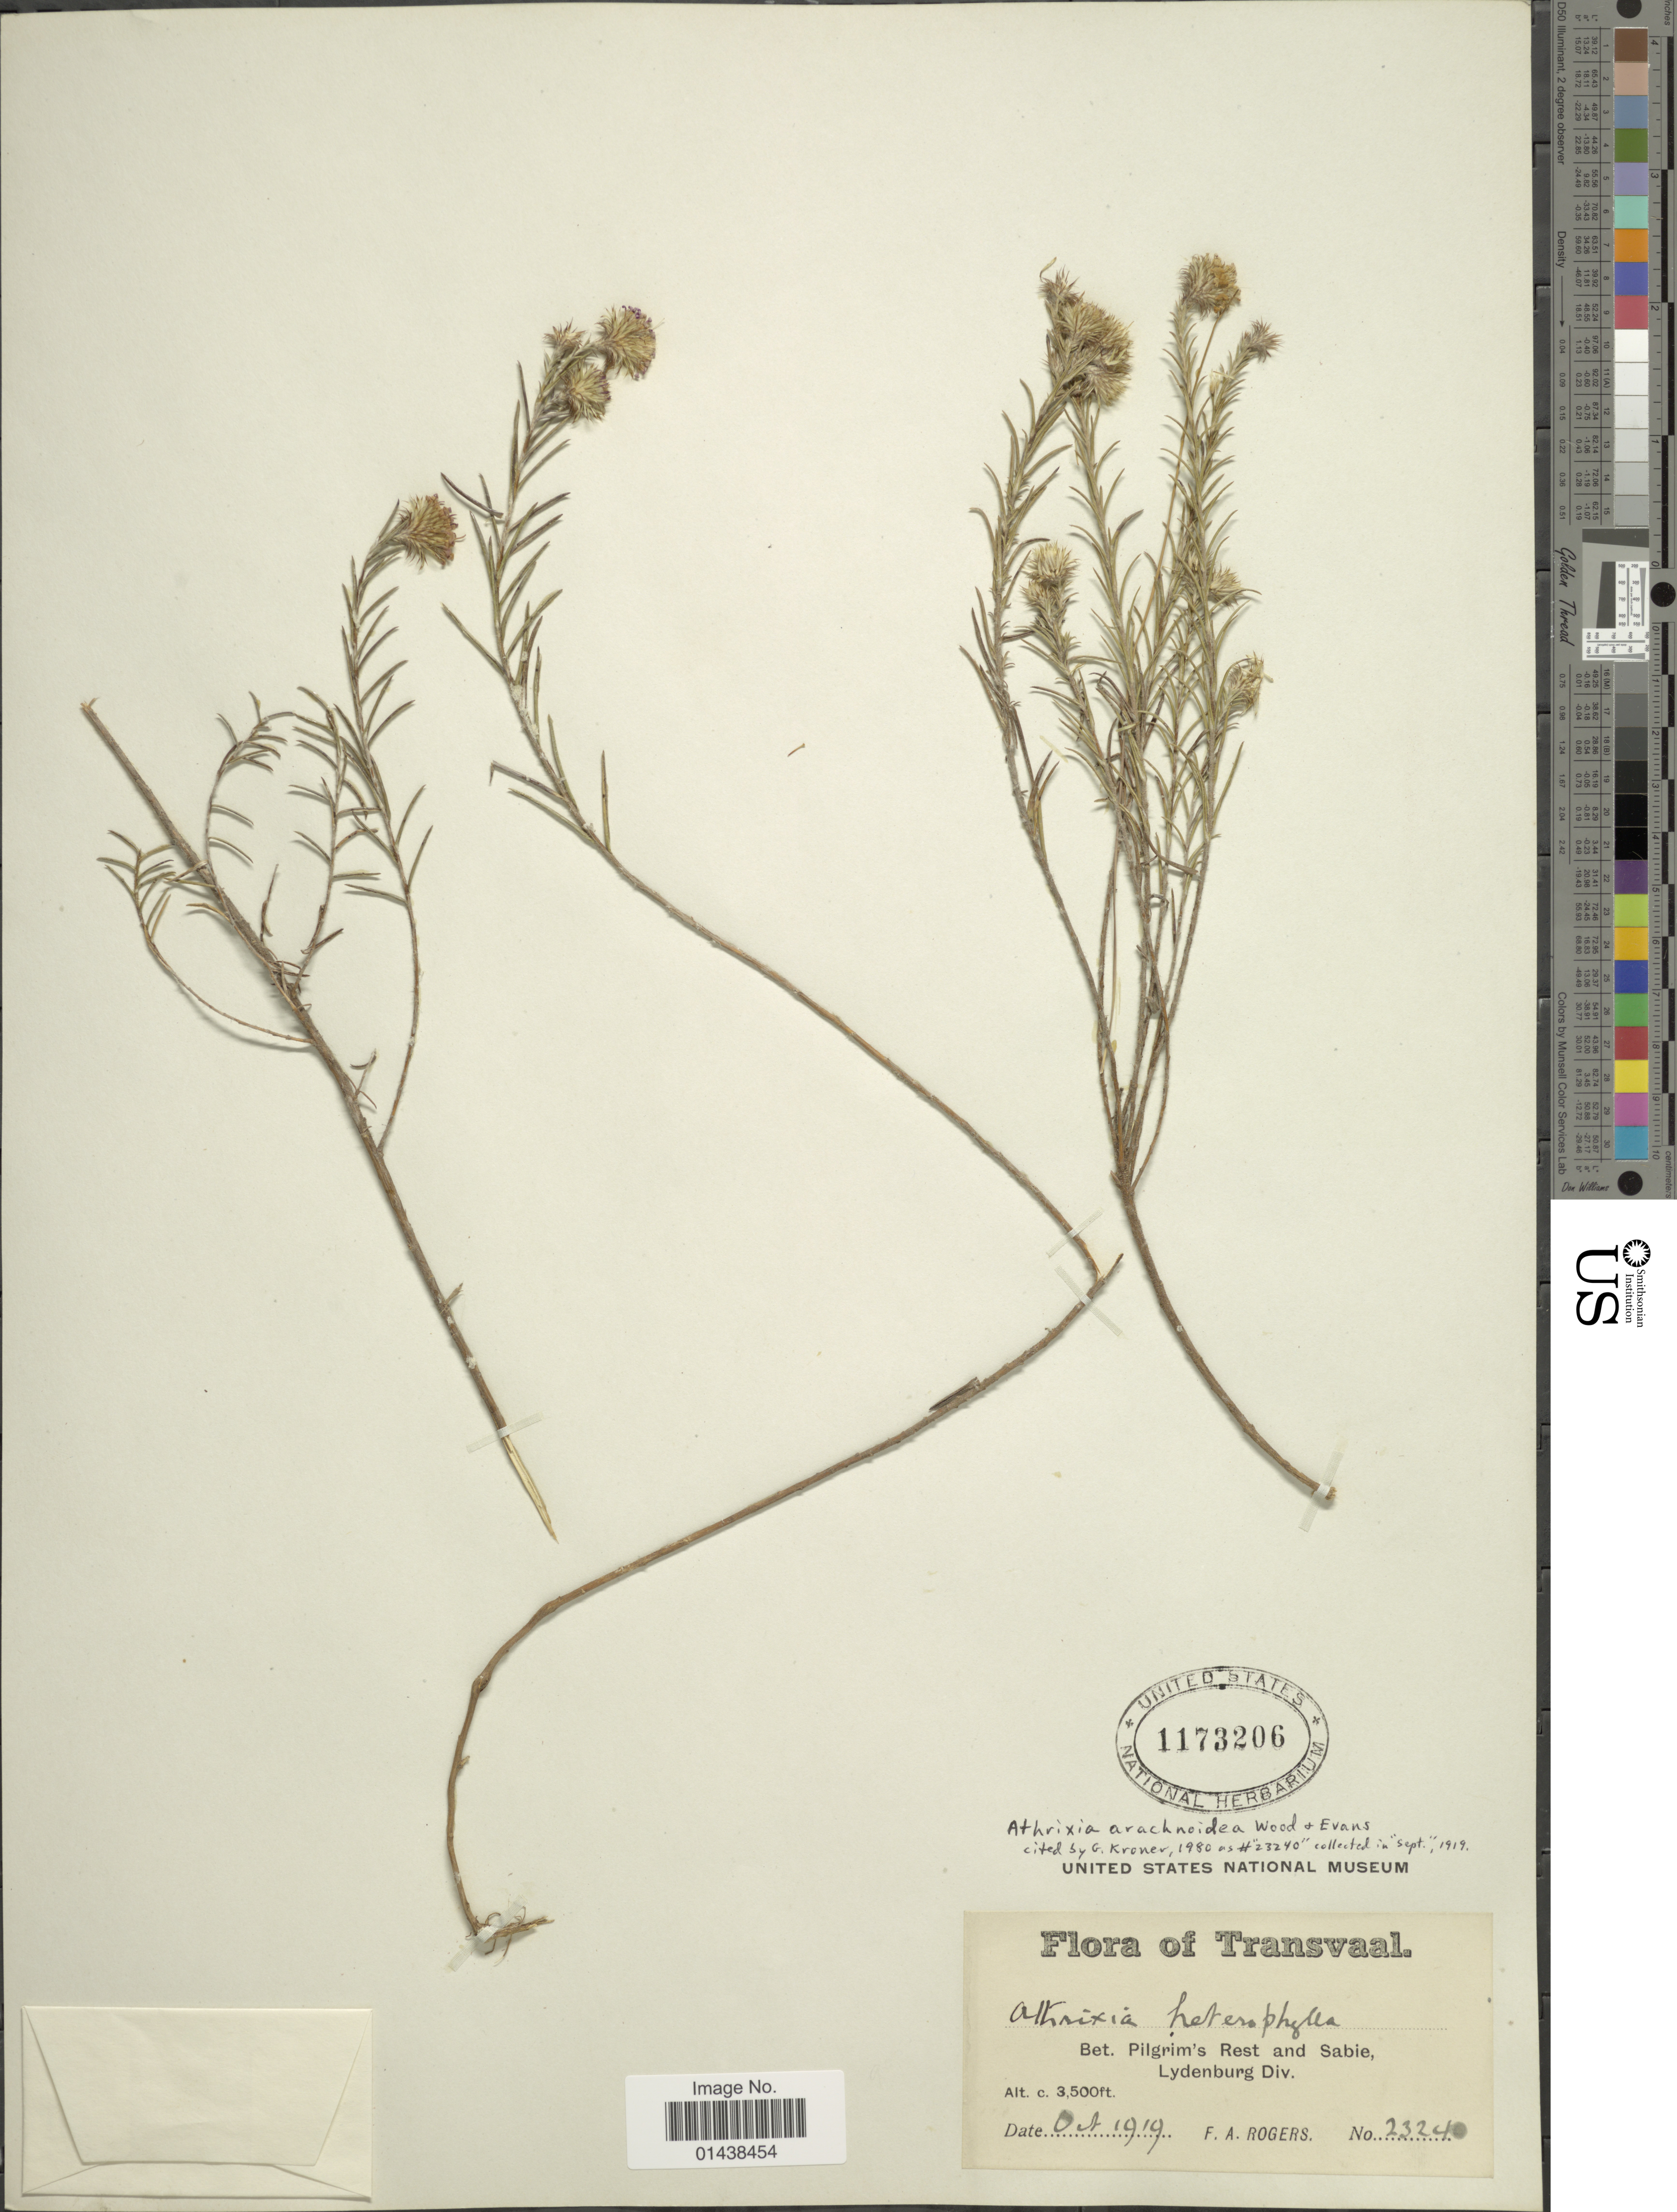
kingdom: Plantae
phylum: Tracheophyta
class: Magnoliopsida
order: Asterales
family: Asteraceae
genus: Athrixia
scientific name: Athrixia arachnoidea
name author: J.M. Wood & M.S. Evans ex J.M. Wood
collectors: F. A. Rogers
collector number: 2324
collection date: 1919-10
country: South Africa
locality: Transvaal, Bet. Pilgrim's Rest and Sabie, Lydenburg Div.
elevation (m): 1067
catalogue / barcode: US 1173206